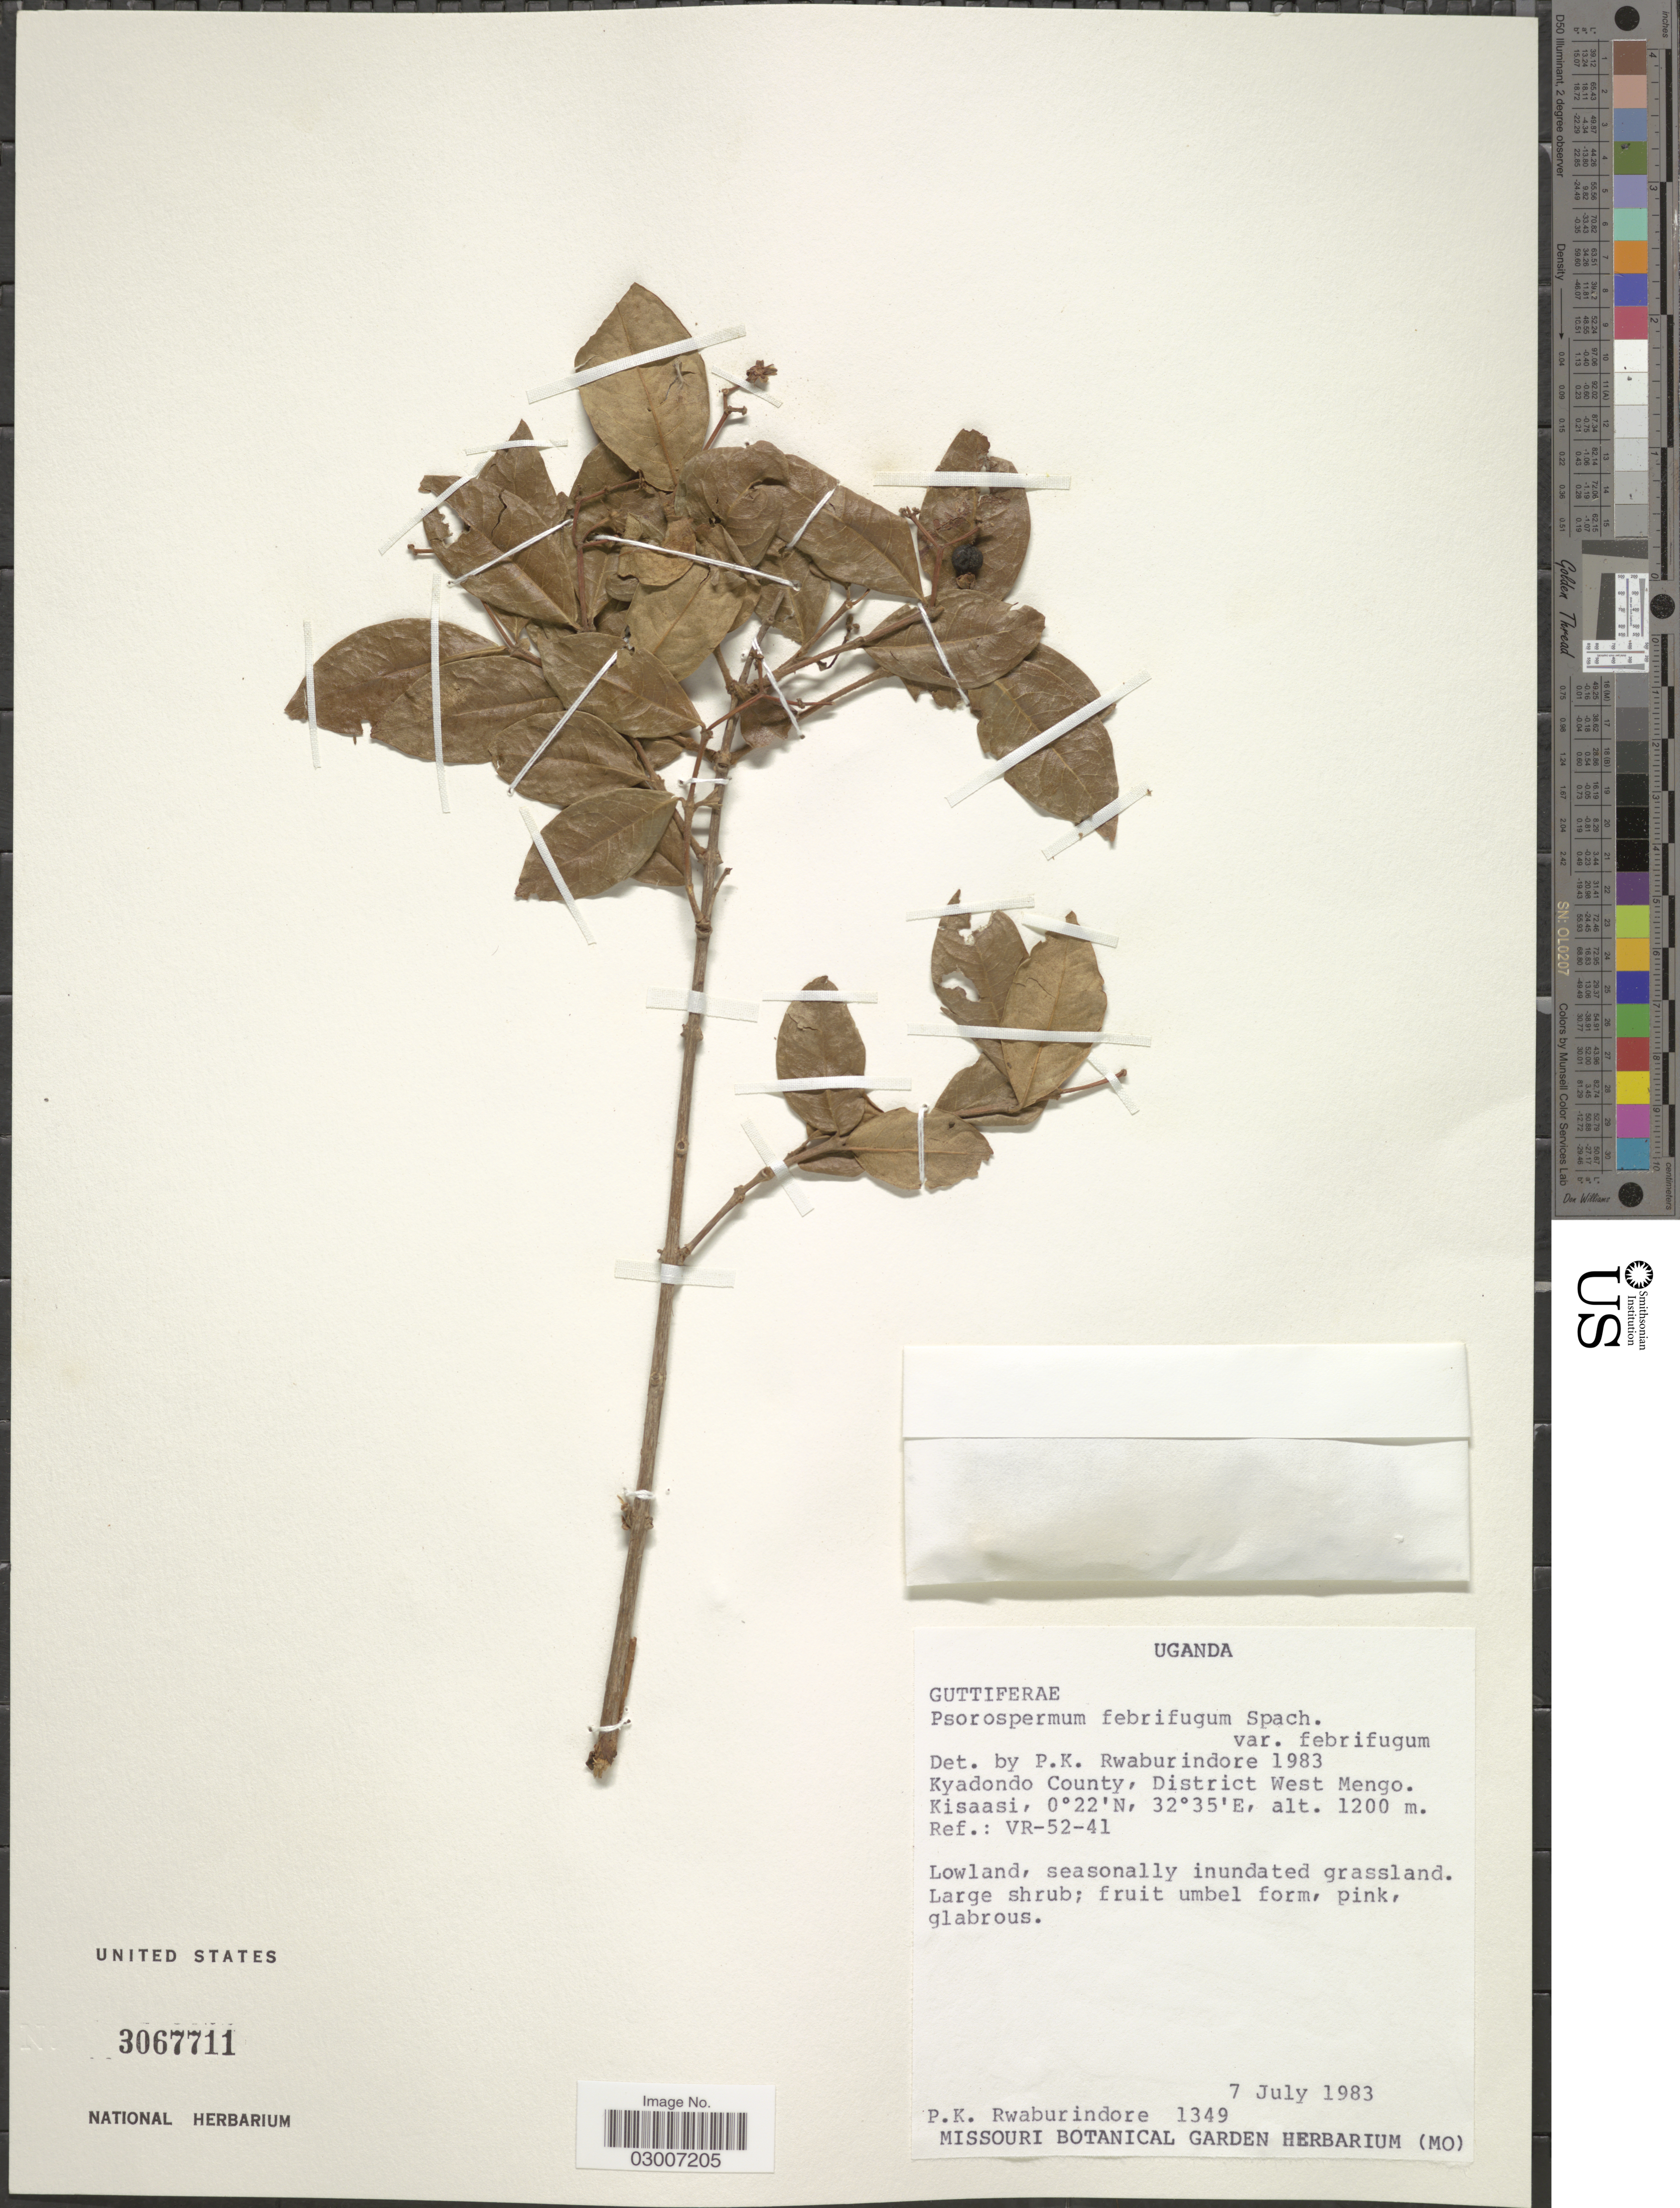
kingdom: Plantae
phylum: Tracheophyta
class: Magnoliopsida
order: Malpighiales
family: Hypericaceae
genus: Psorospermum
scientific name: Psorospermum febrifugum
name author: Spach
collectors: P. Rwaburindore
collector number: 1349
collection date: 1983-07-07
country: Uganda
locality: Kyadondo County, District West Mengo. Kisaasi. Ref.: VR-52-41.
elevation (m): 1200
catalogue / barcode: US 3067711